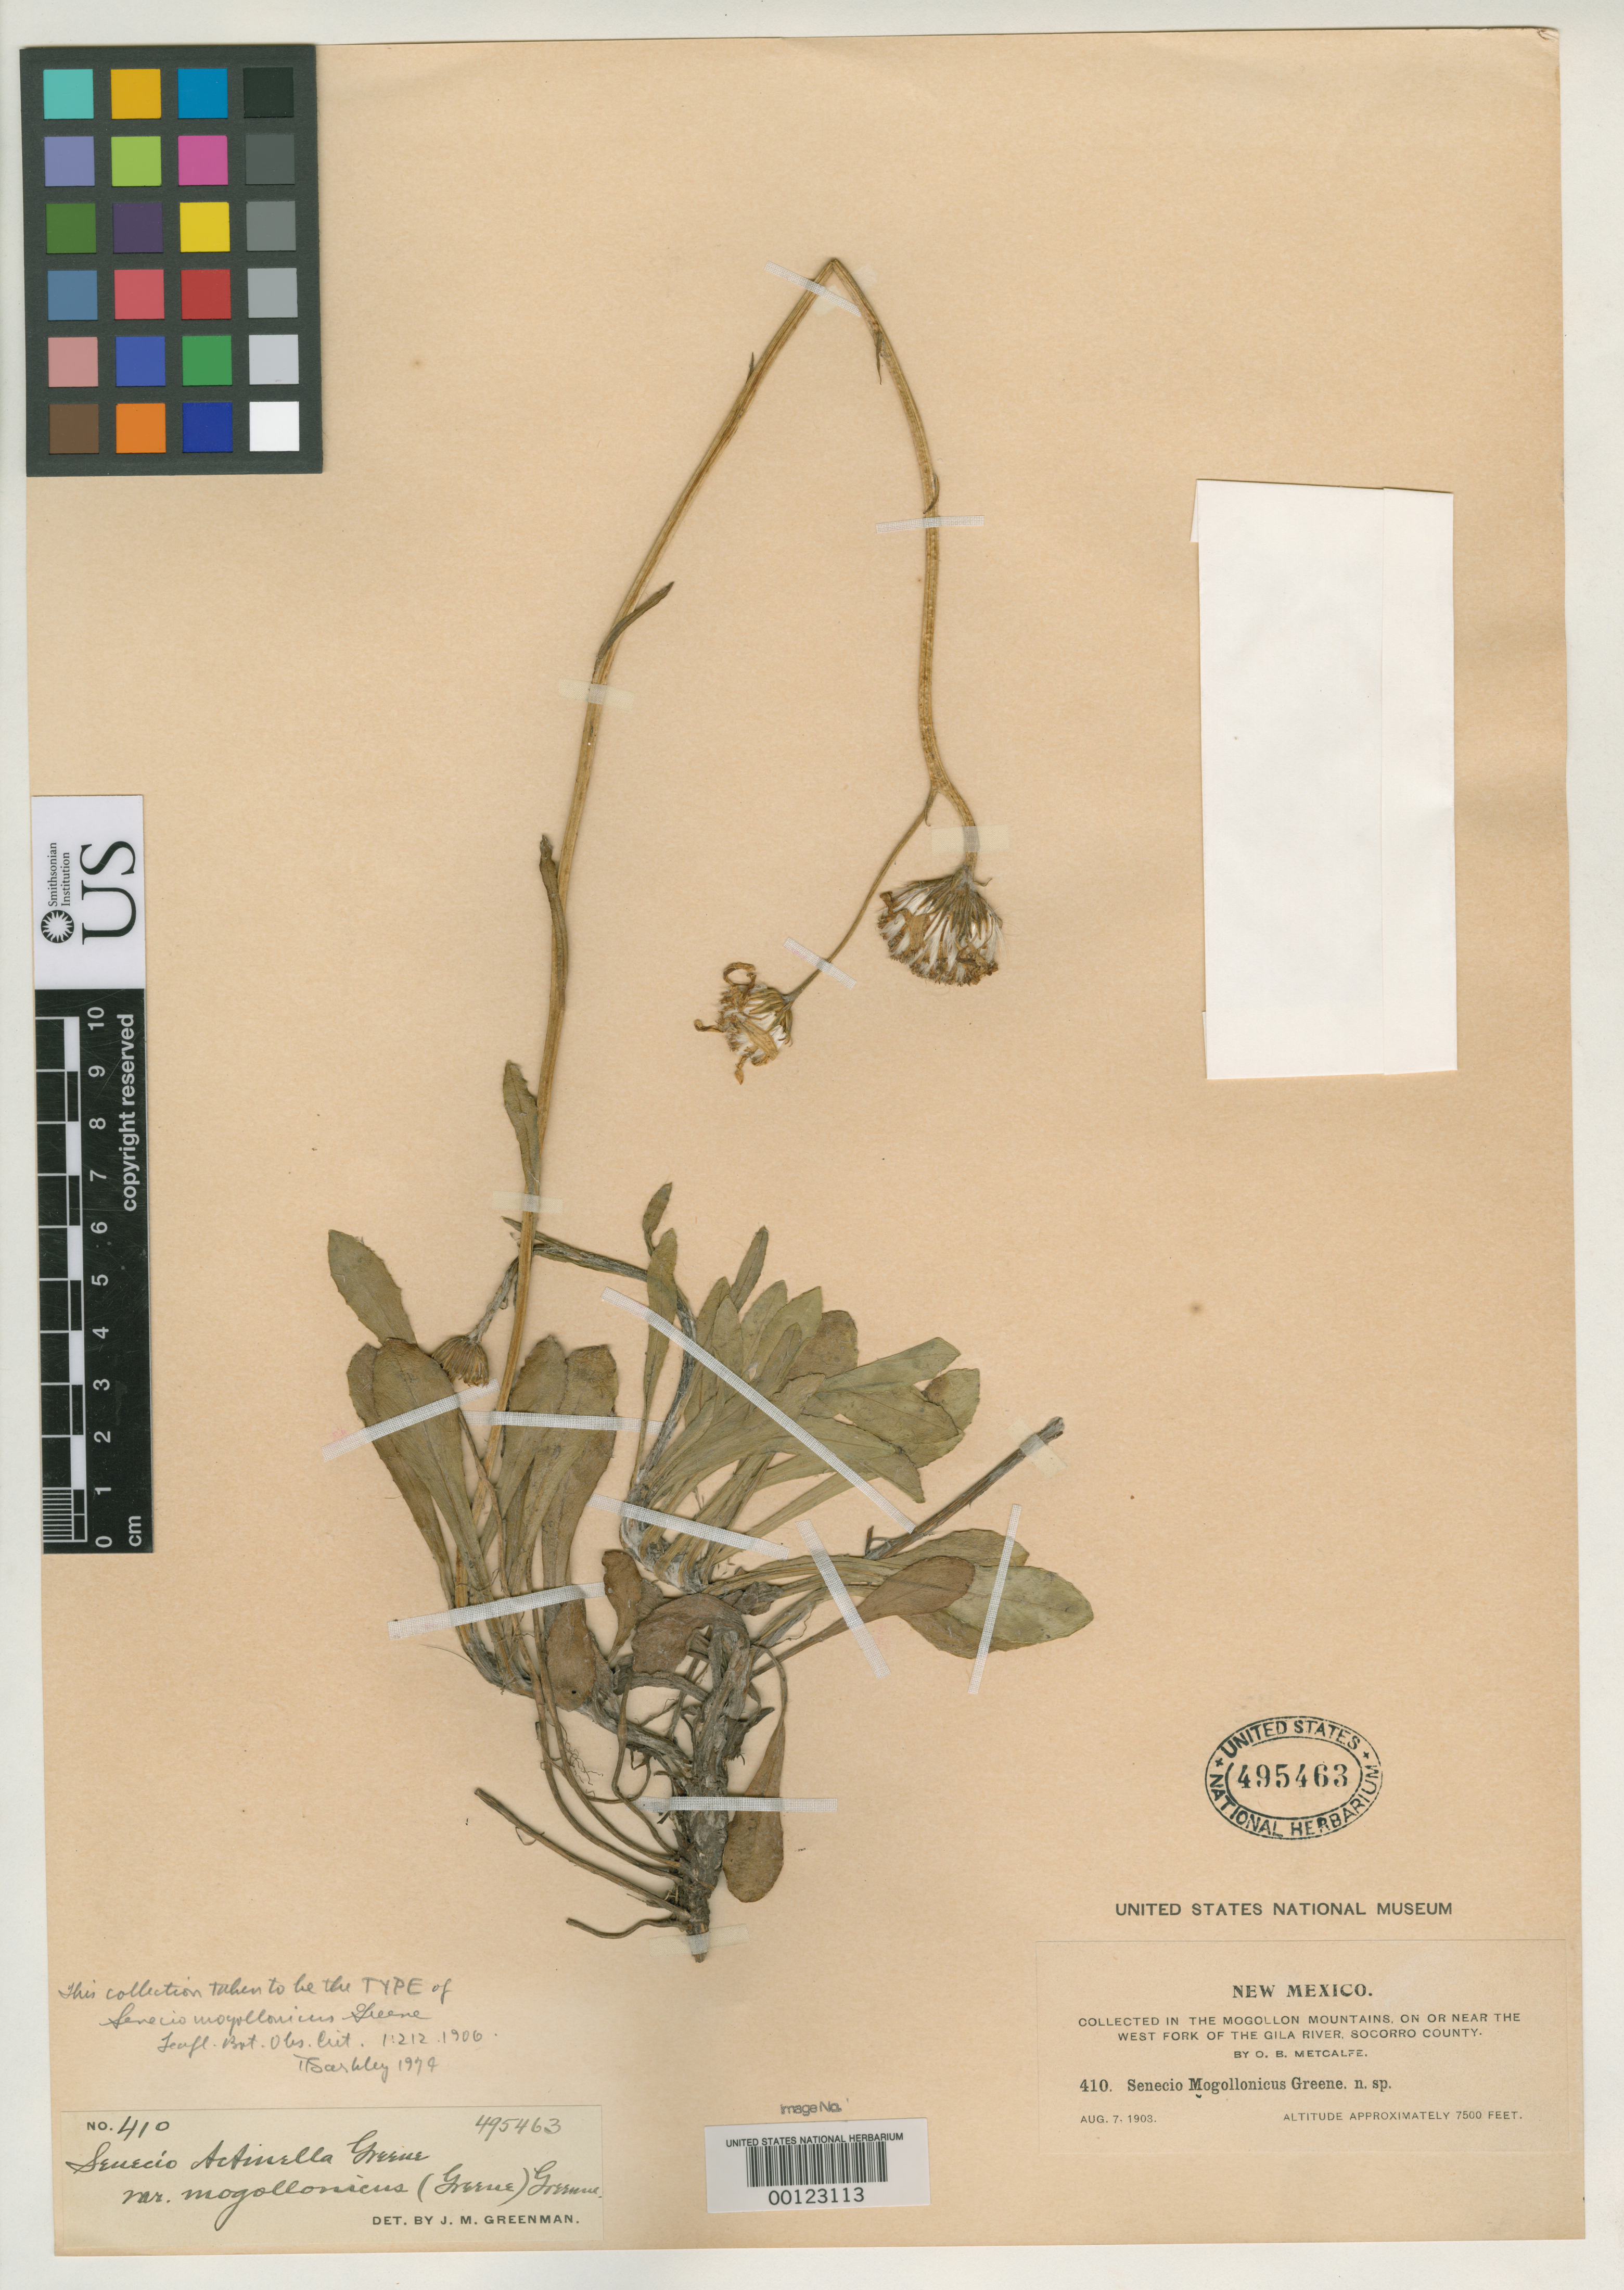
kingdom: Plantae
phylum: Tracheophyta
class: Magnoliopsida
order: Asterales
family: Asteraceae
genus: Senecio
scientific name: Senecio mogollonicus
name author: Greene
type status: Isotype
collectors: O. B. Metcalfe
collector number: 410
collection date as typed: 07 Aug 1903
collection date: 1903-08-07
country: United States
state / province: New Mexico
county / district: Socorro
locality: West fork of Gila.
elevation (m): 2286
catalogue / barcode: US 495463